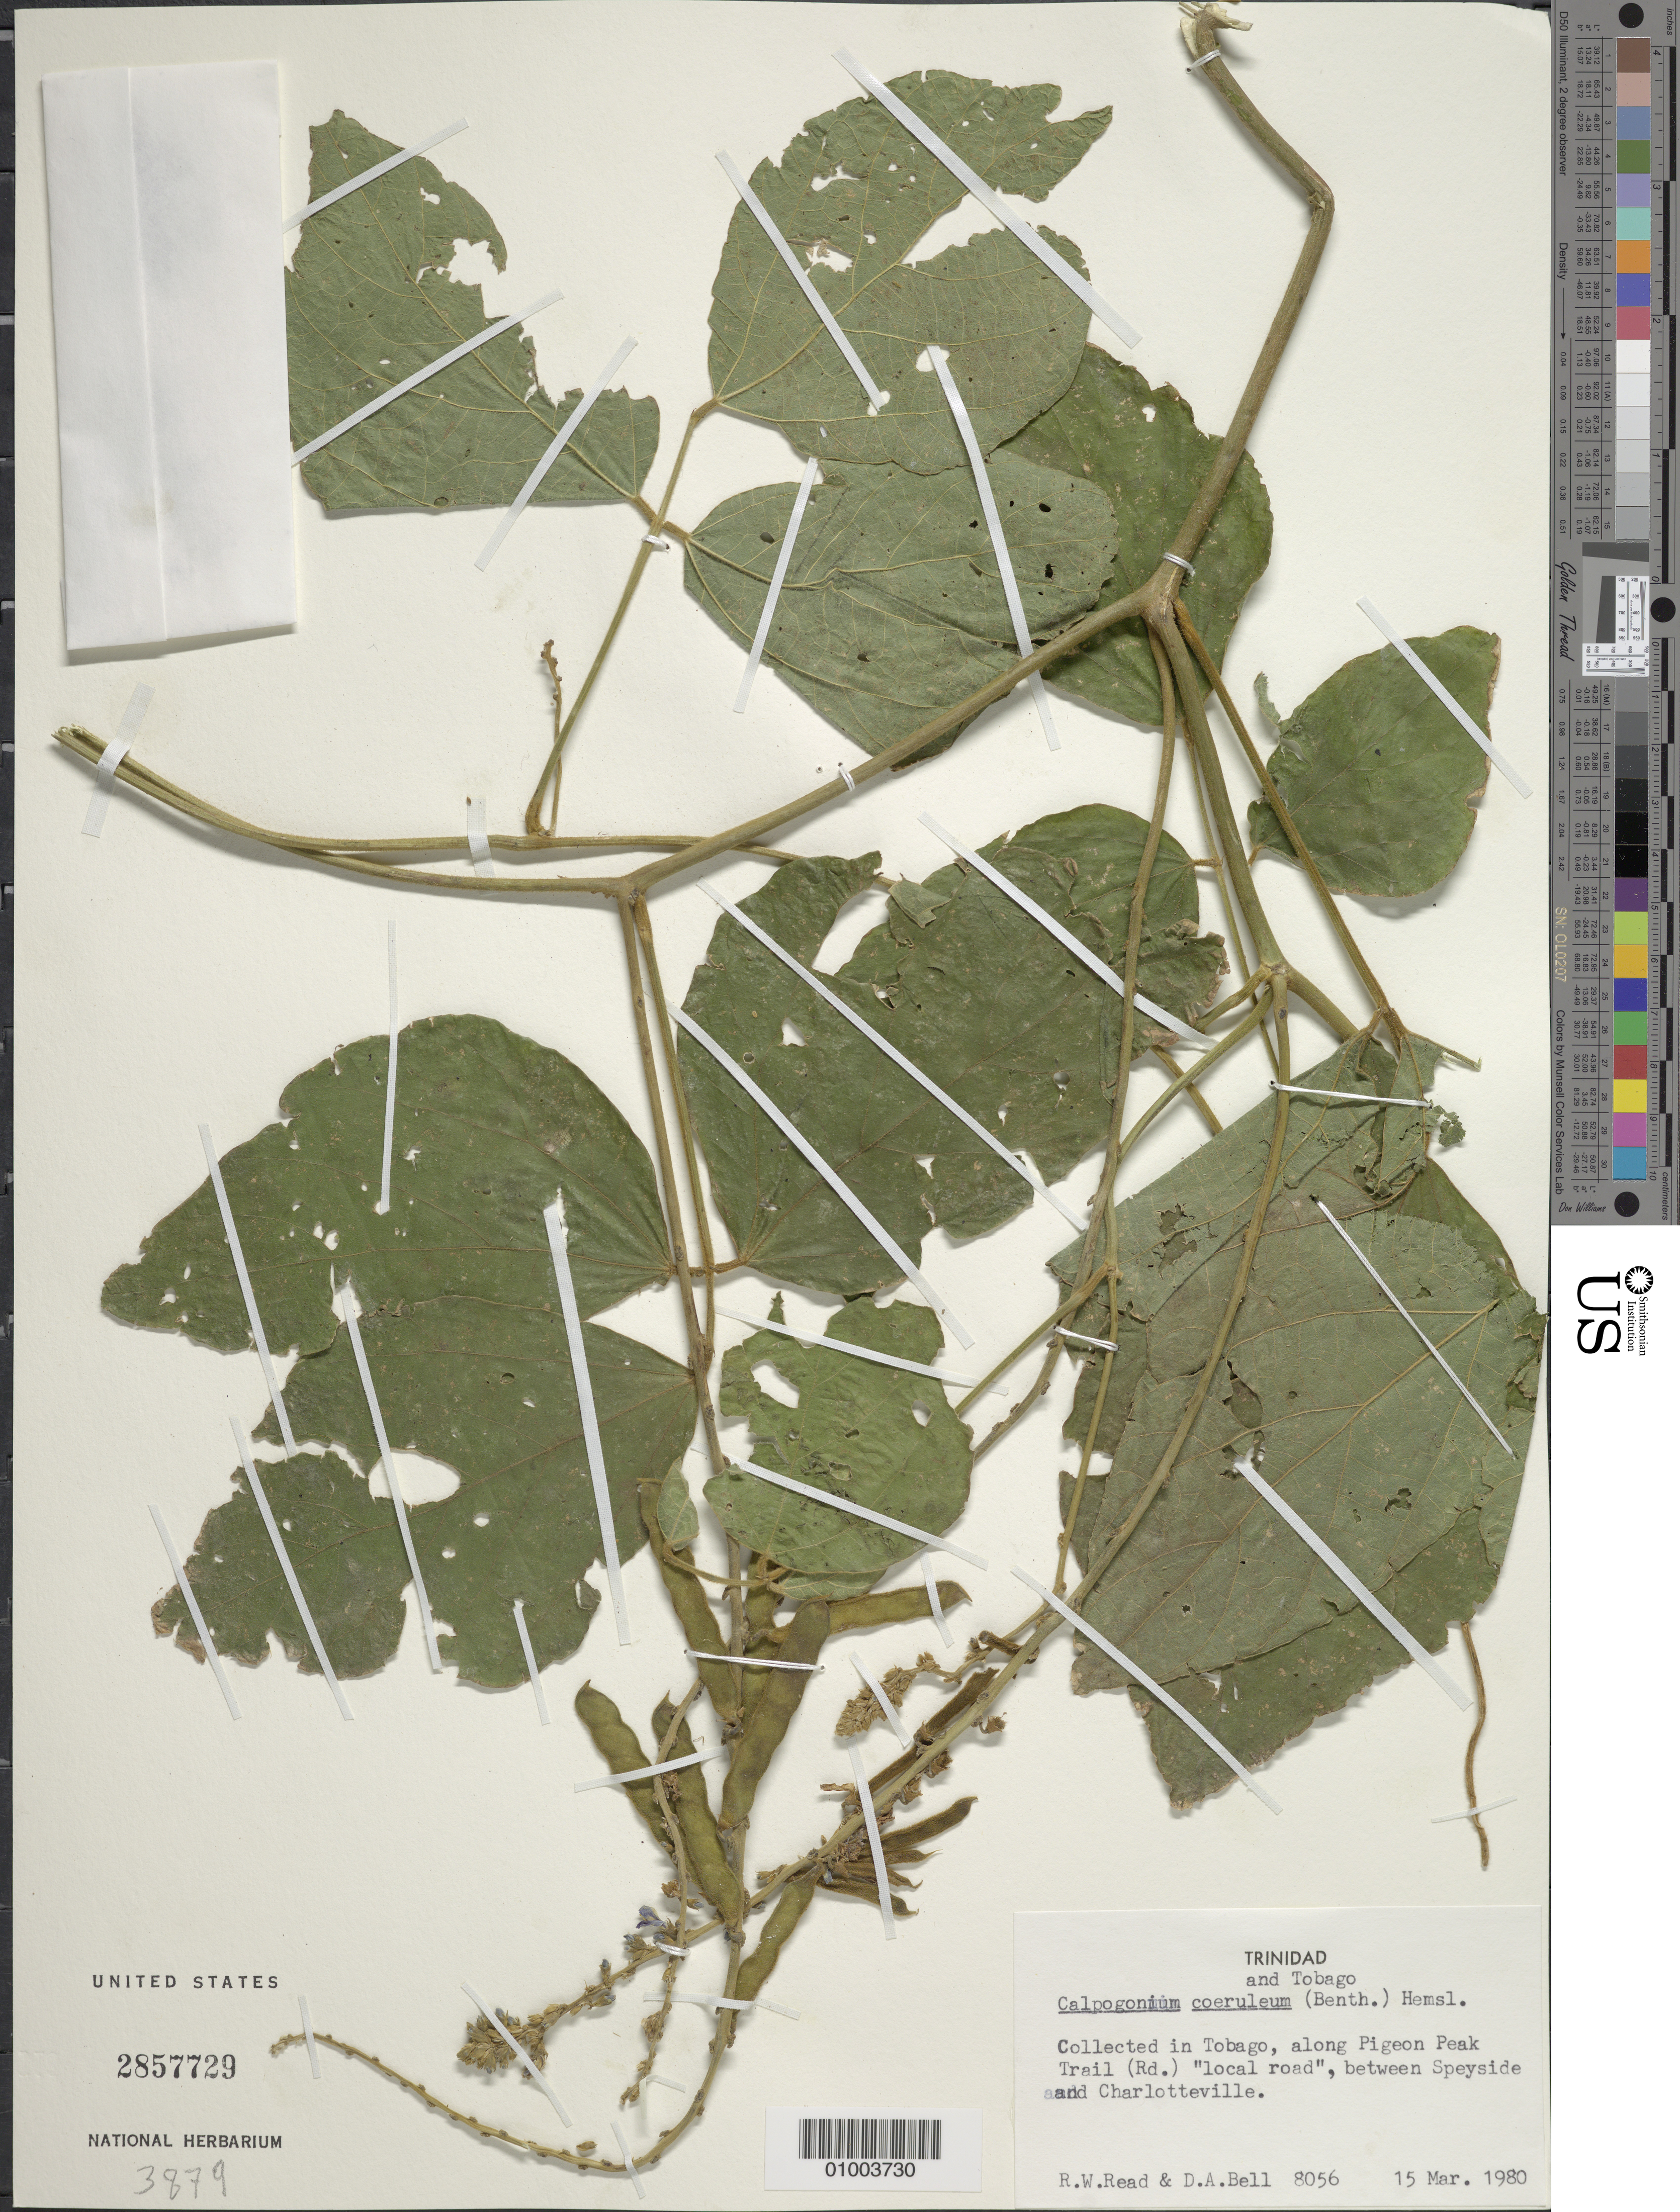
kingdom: Plantae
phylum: Tracheophyta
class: Magnoliopsida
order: Fabales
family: Fabaceae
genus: Calopogonium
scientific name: Calopogonium caeruleum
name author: (Benth.) C. Wright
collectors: R. W. Read & D. A. Bell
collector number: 8056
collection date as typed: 15 Mar 1980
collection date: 1980-03-15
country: Trinidad and Tobago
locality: Collected in Tobago, along Pigeon Peak. Trail (rd.) "local road", between Speyside and Charlottesville.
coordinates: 0 N, 0 E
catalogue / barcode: US 2857729